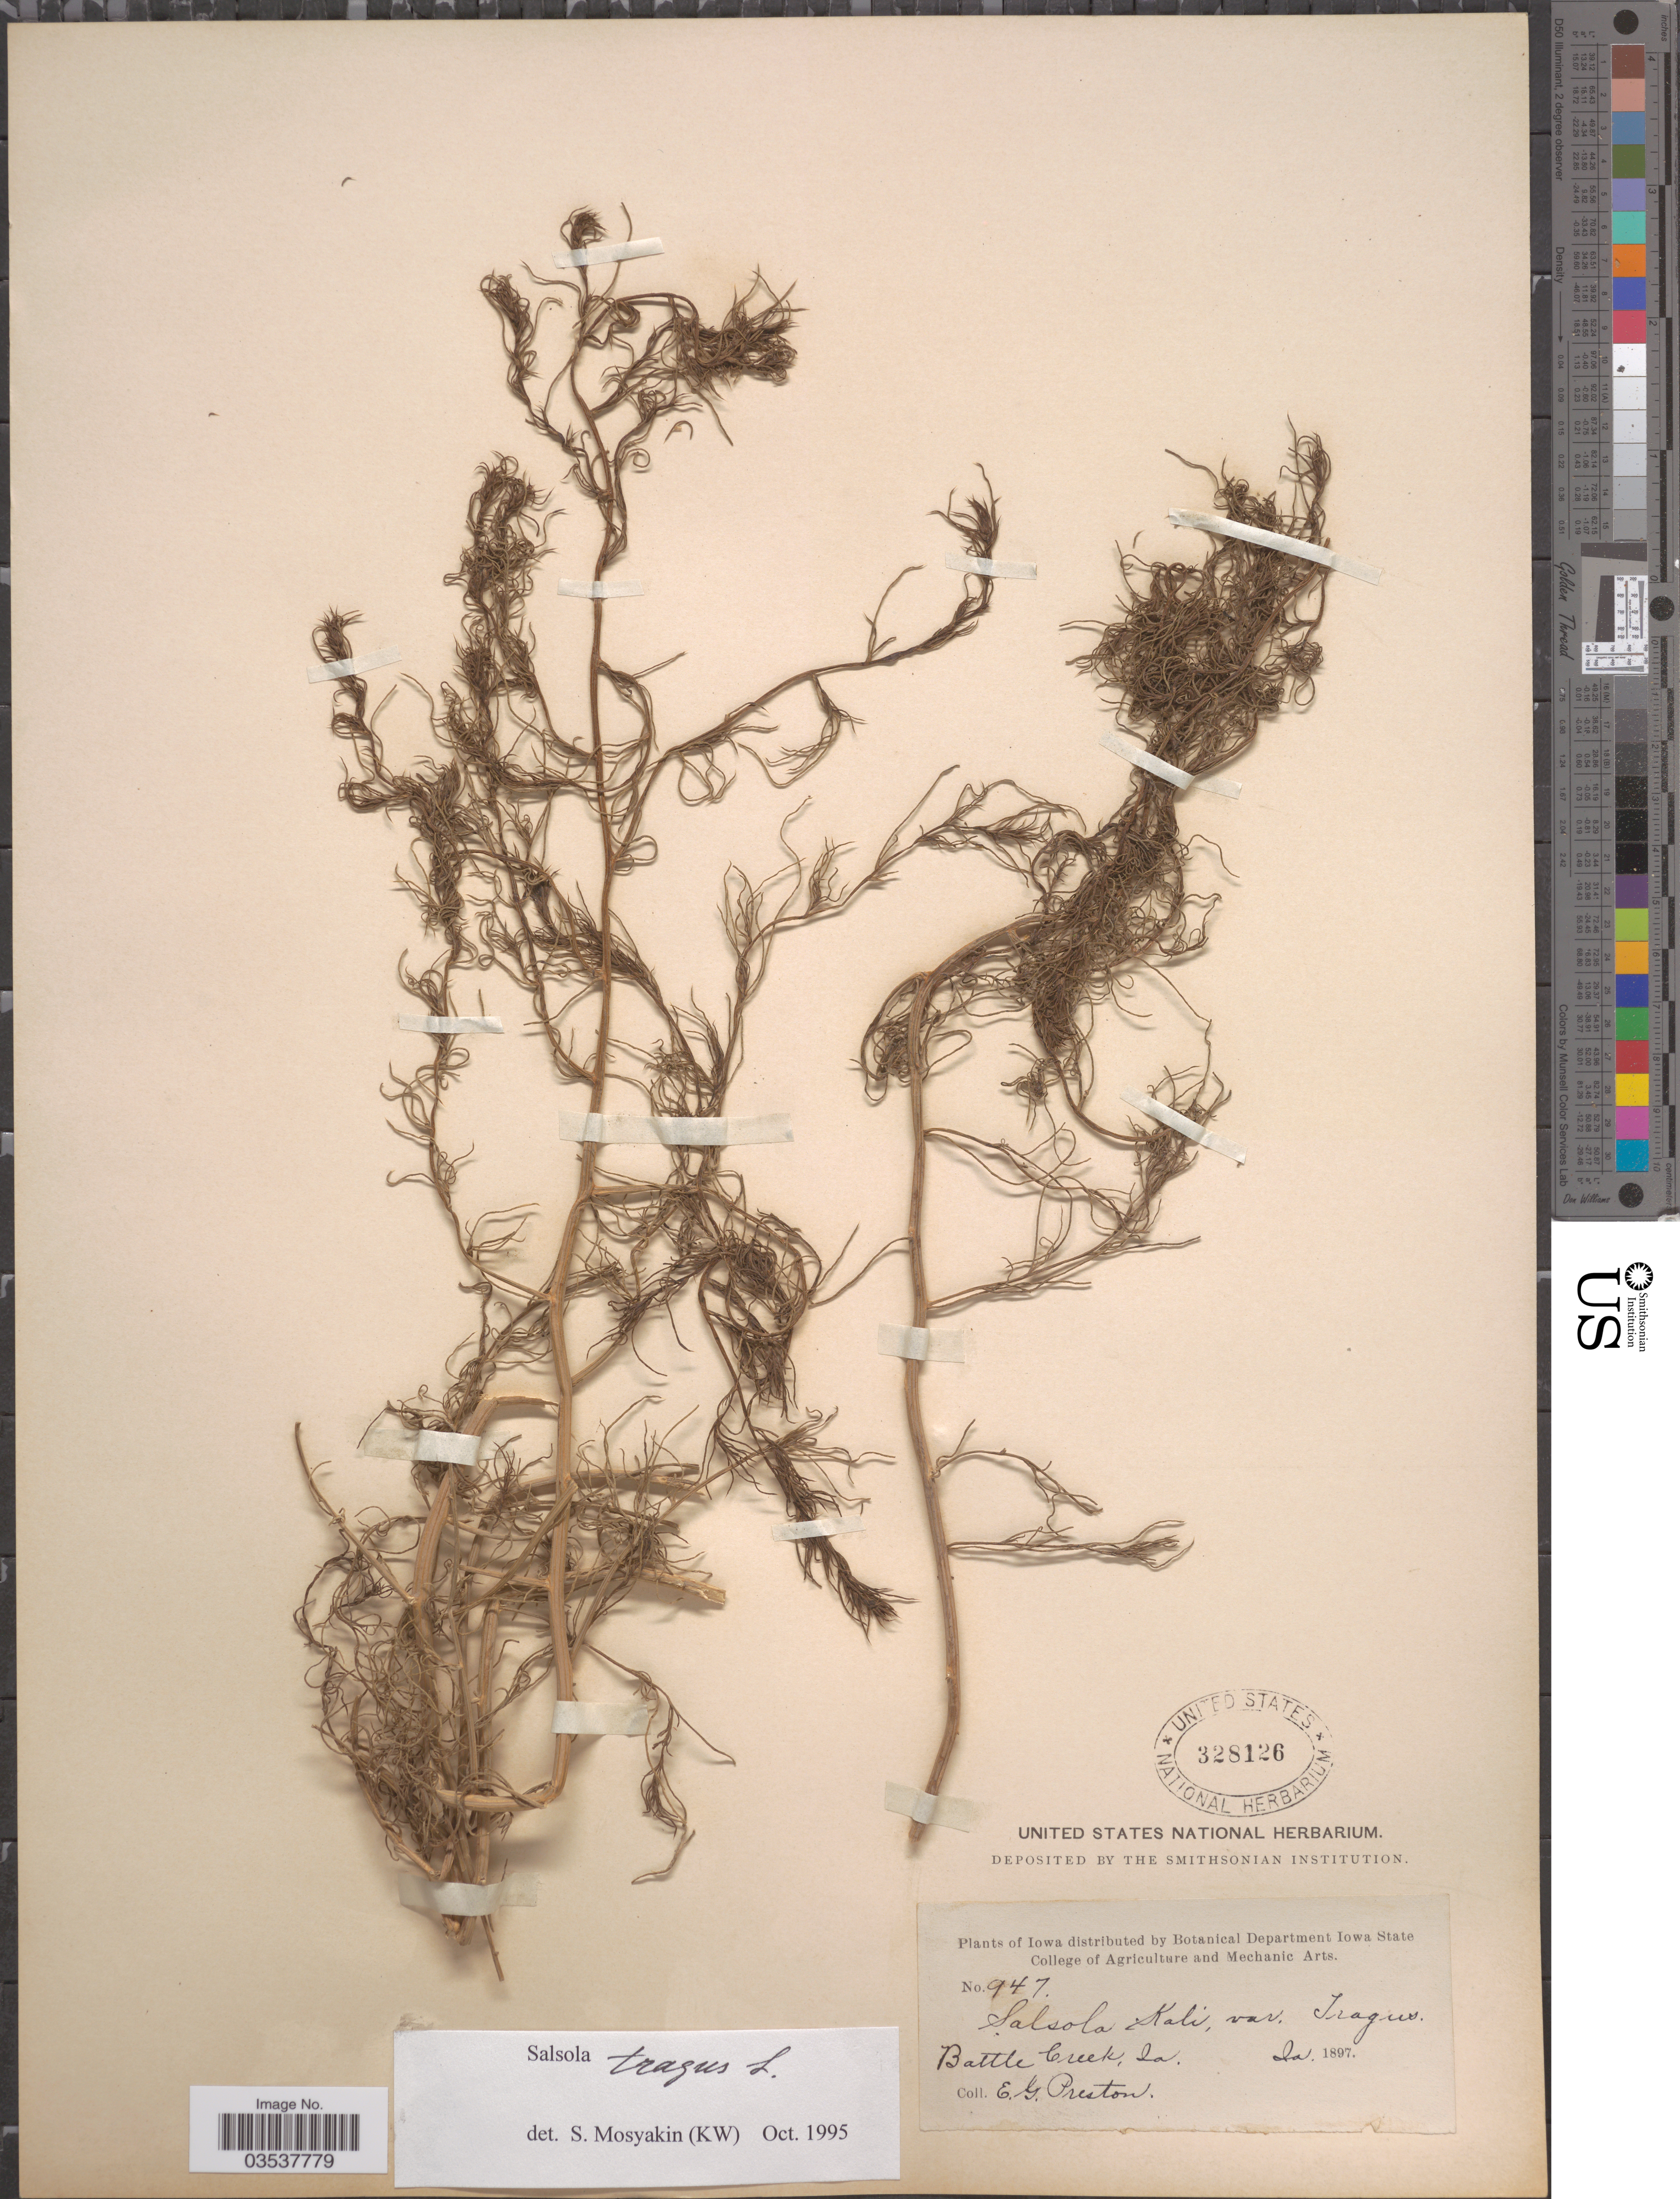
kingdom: Plantae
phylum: Tracheophyta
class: Magnoliopsida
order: Caryophyllales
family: Amaranthaceae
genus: Salsola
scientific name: Salsola pestifer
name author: A. Nelson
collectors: E. Preston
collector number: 947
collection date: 1897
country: United States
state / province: Iowa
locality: Battle Creek.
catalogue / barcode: US 328126